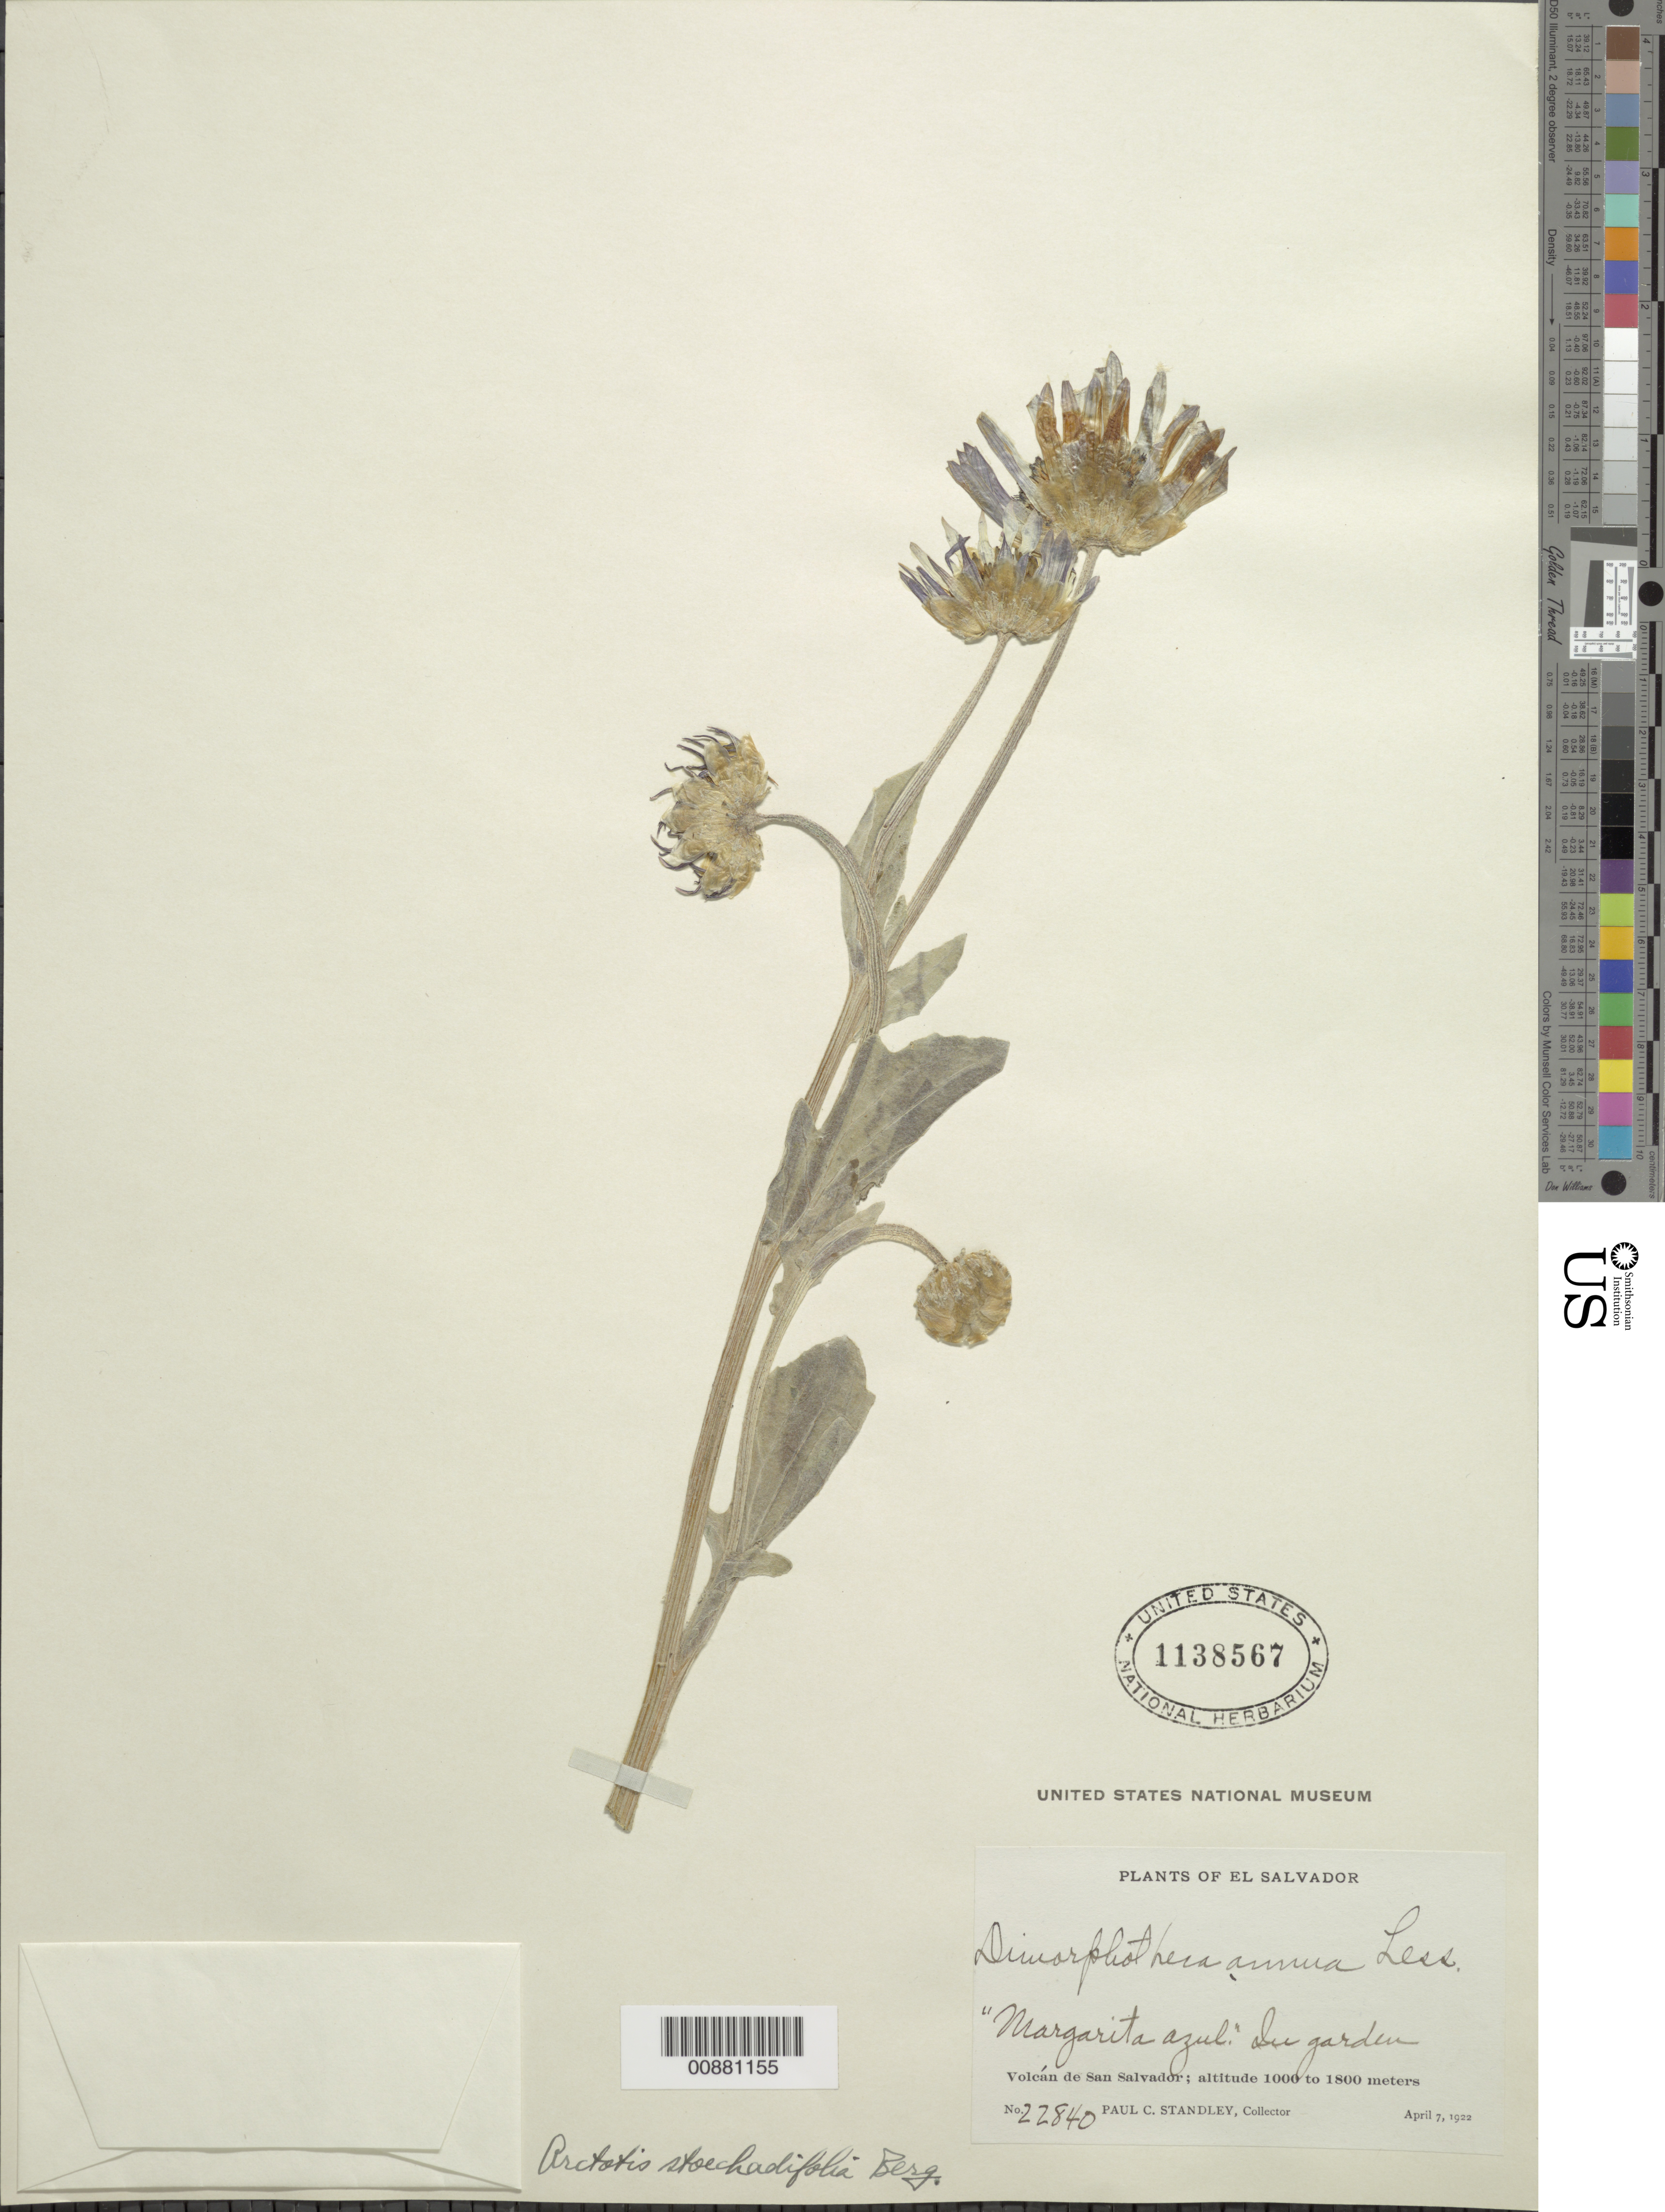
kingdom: Plantae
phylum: Tracheophyta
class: Magnoliopsida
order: Asterales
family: Asteraceae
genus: Arctotis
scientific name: Arctotis stoechadifolia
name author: P.J. Bergius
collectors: P. C. Standley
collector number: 22840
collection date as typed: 7 April 1922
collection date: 1922-04-07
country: El Salvador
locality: Volcan de San Salvador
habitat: Garden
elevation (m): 1000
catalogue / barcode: US 1138567